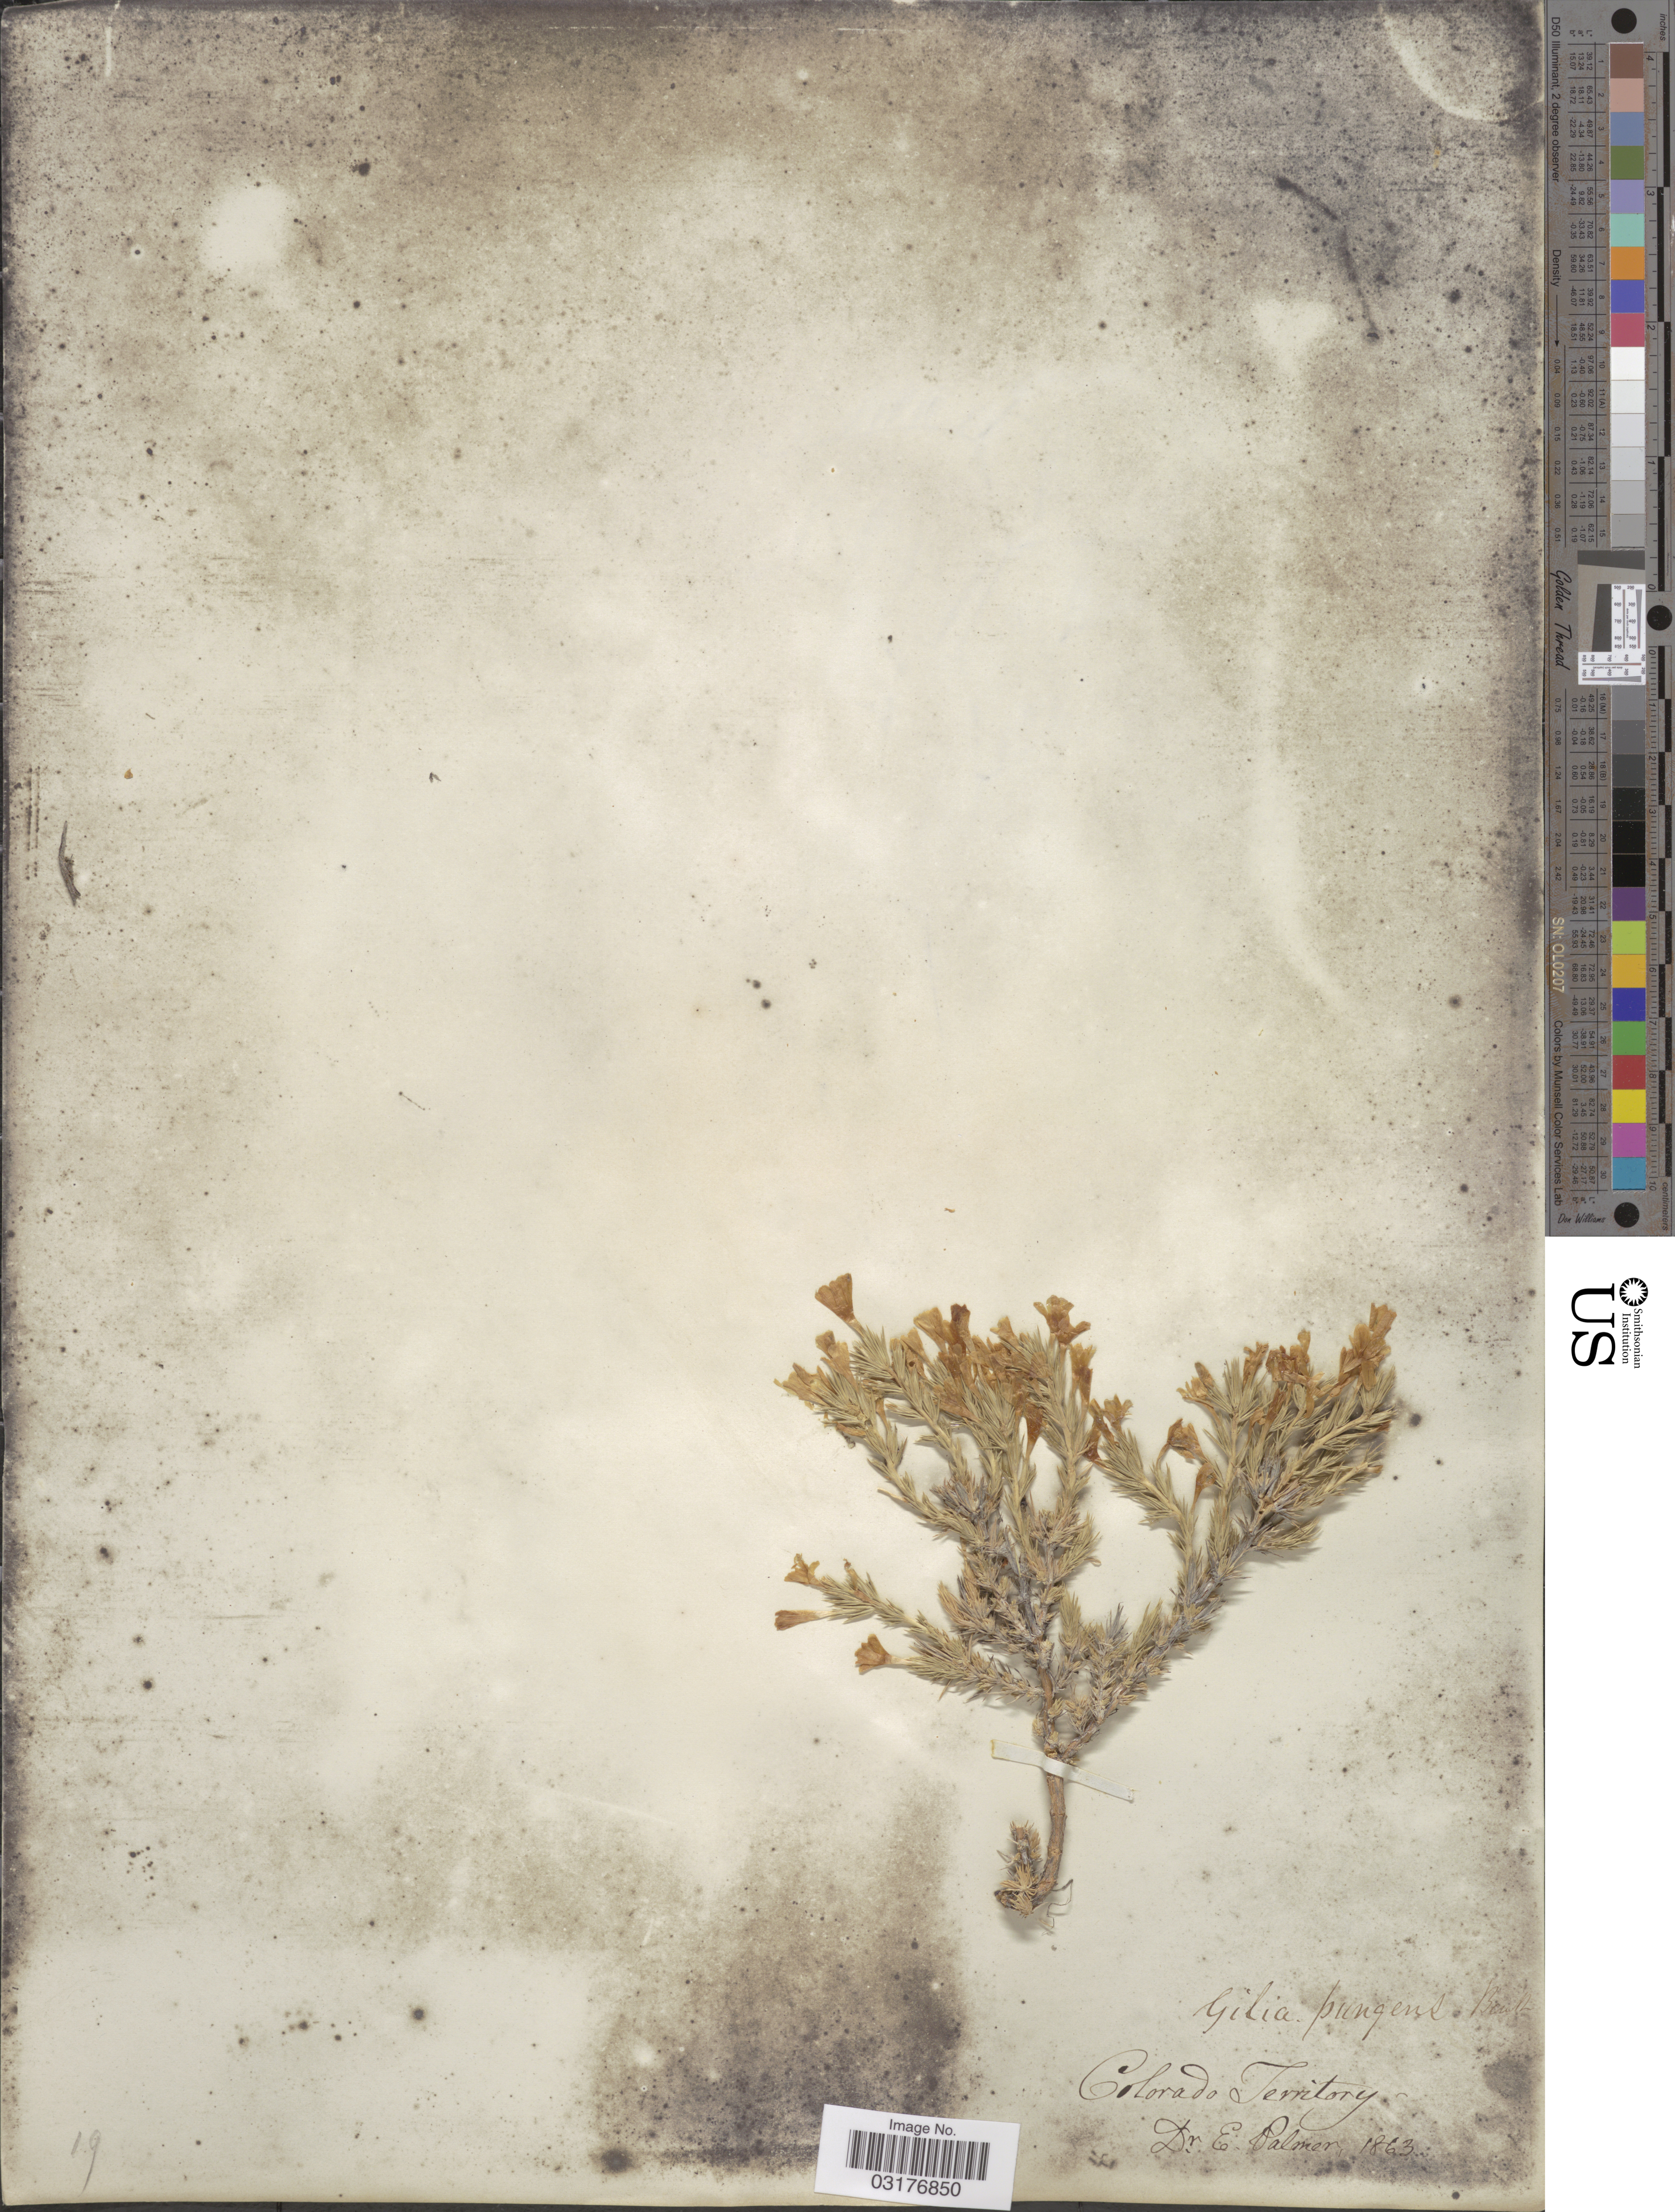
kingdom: Plantae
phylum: Tracheophyta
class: Magnoliopsida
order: Ericales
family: Polemoniaceae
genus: Linanthus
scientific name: Linanthus pungens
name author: (Torr.) J.M. Porter & L.A. Johnson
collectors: E. Palmer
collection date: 1863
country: United States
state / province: Colorado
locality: Colorado Territory.